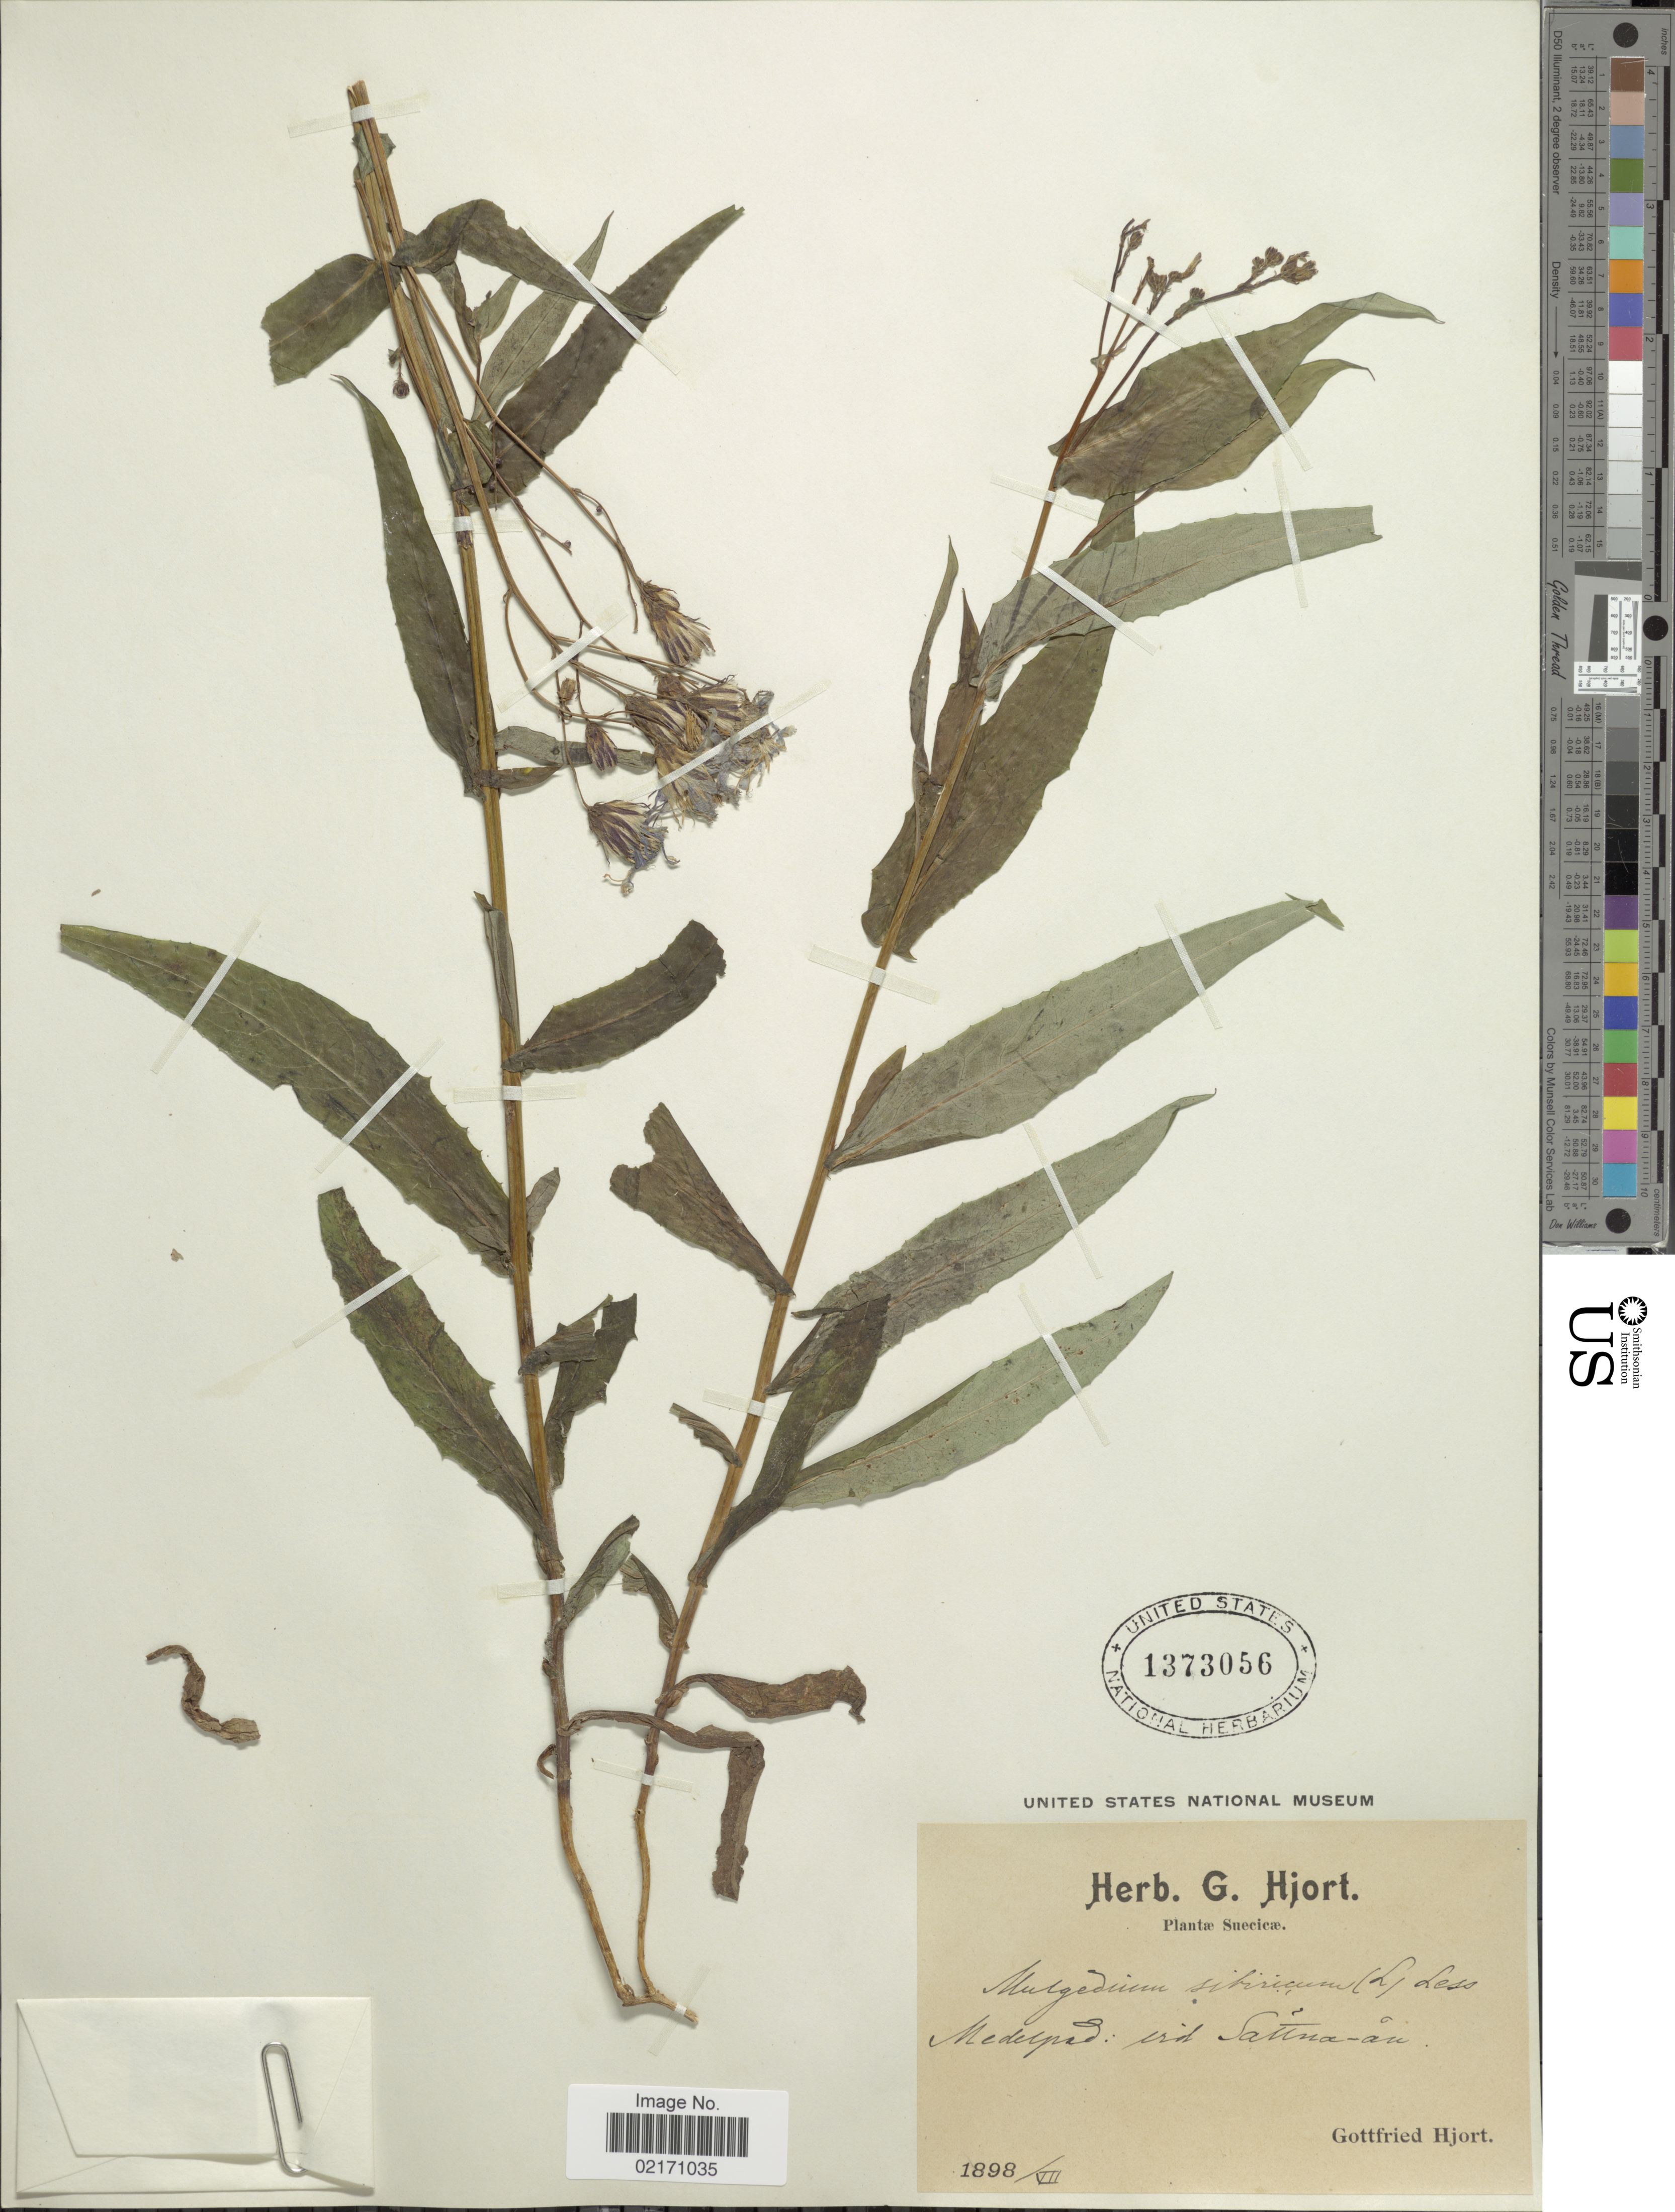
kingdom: Plantae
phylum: Tracheophyta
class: Magnoliopsida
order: Asterales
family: Asteraceae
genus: Lactuca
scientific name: Lactuca sibirica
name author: (L.) Maxim.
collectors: G. Hjort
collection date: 1898-03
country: Sweden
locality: Suecicae, Medelpad, vid. Sattna-an.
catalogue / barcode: US 1373056